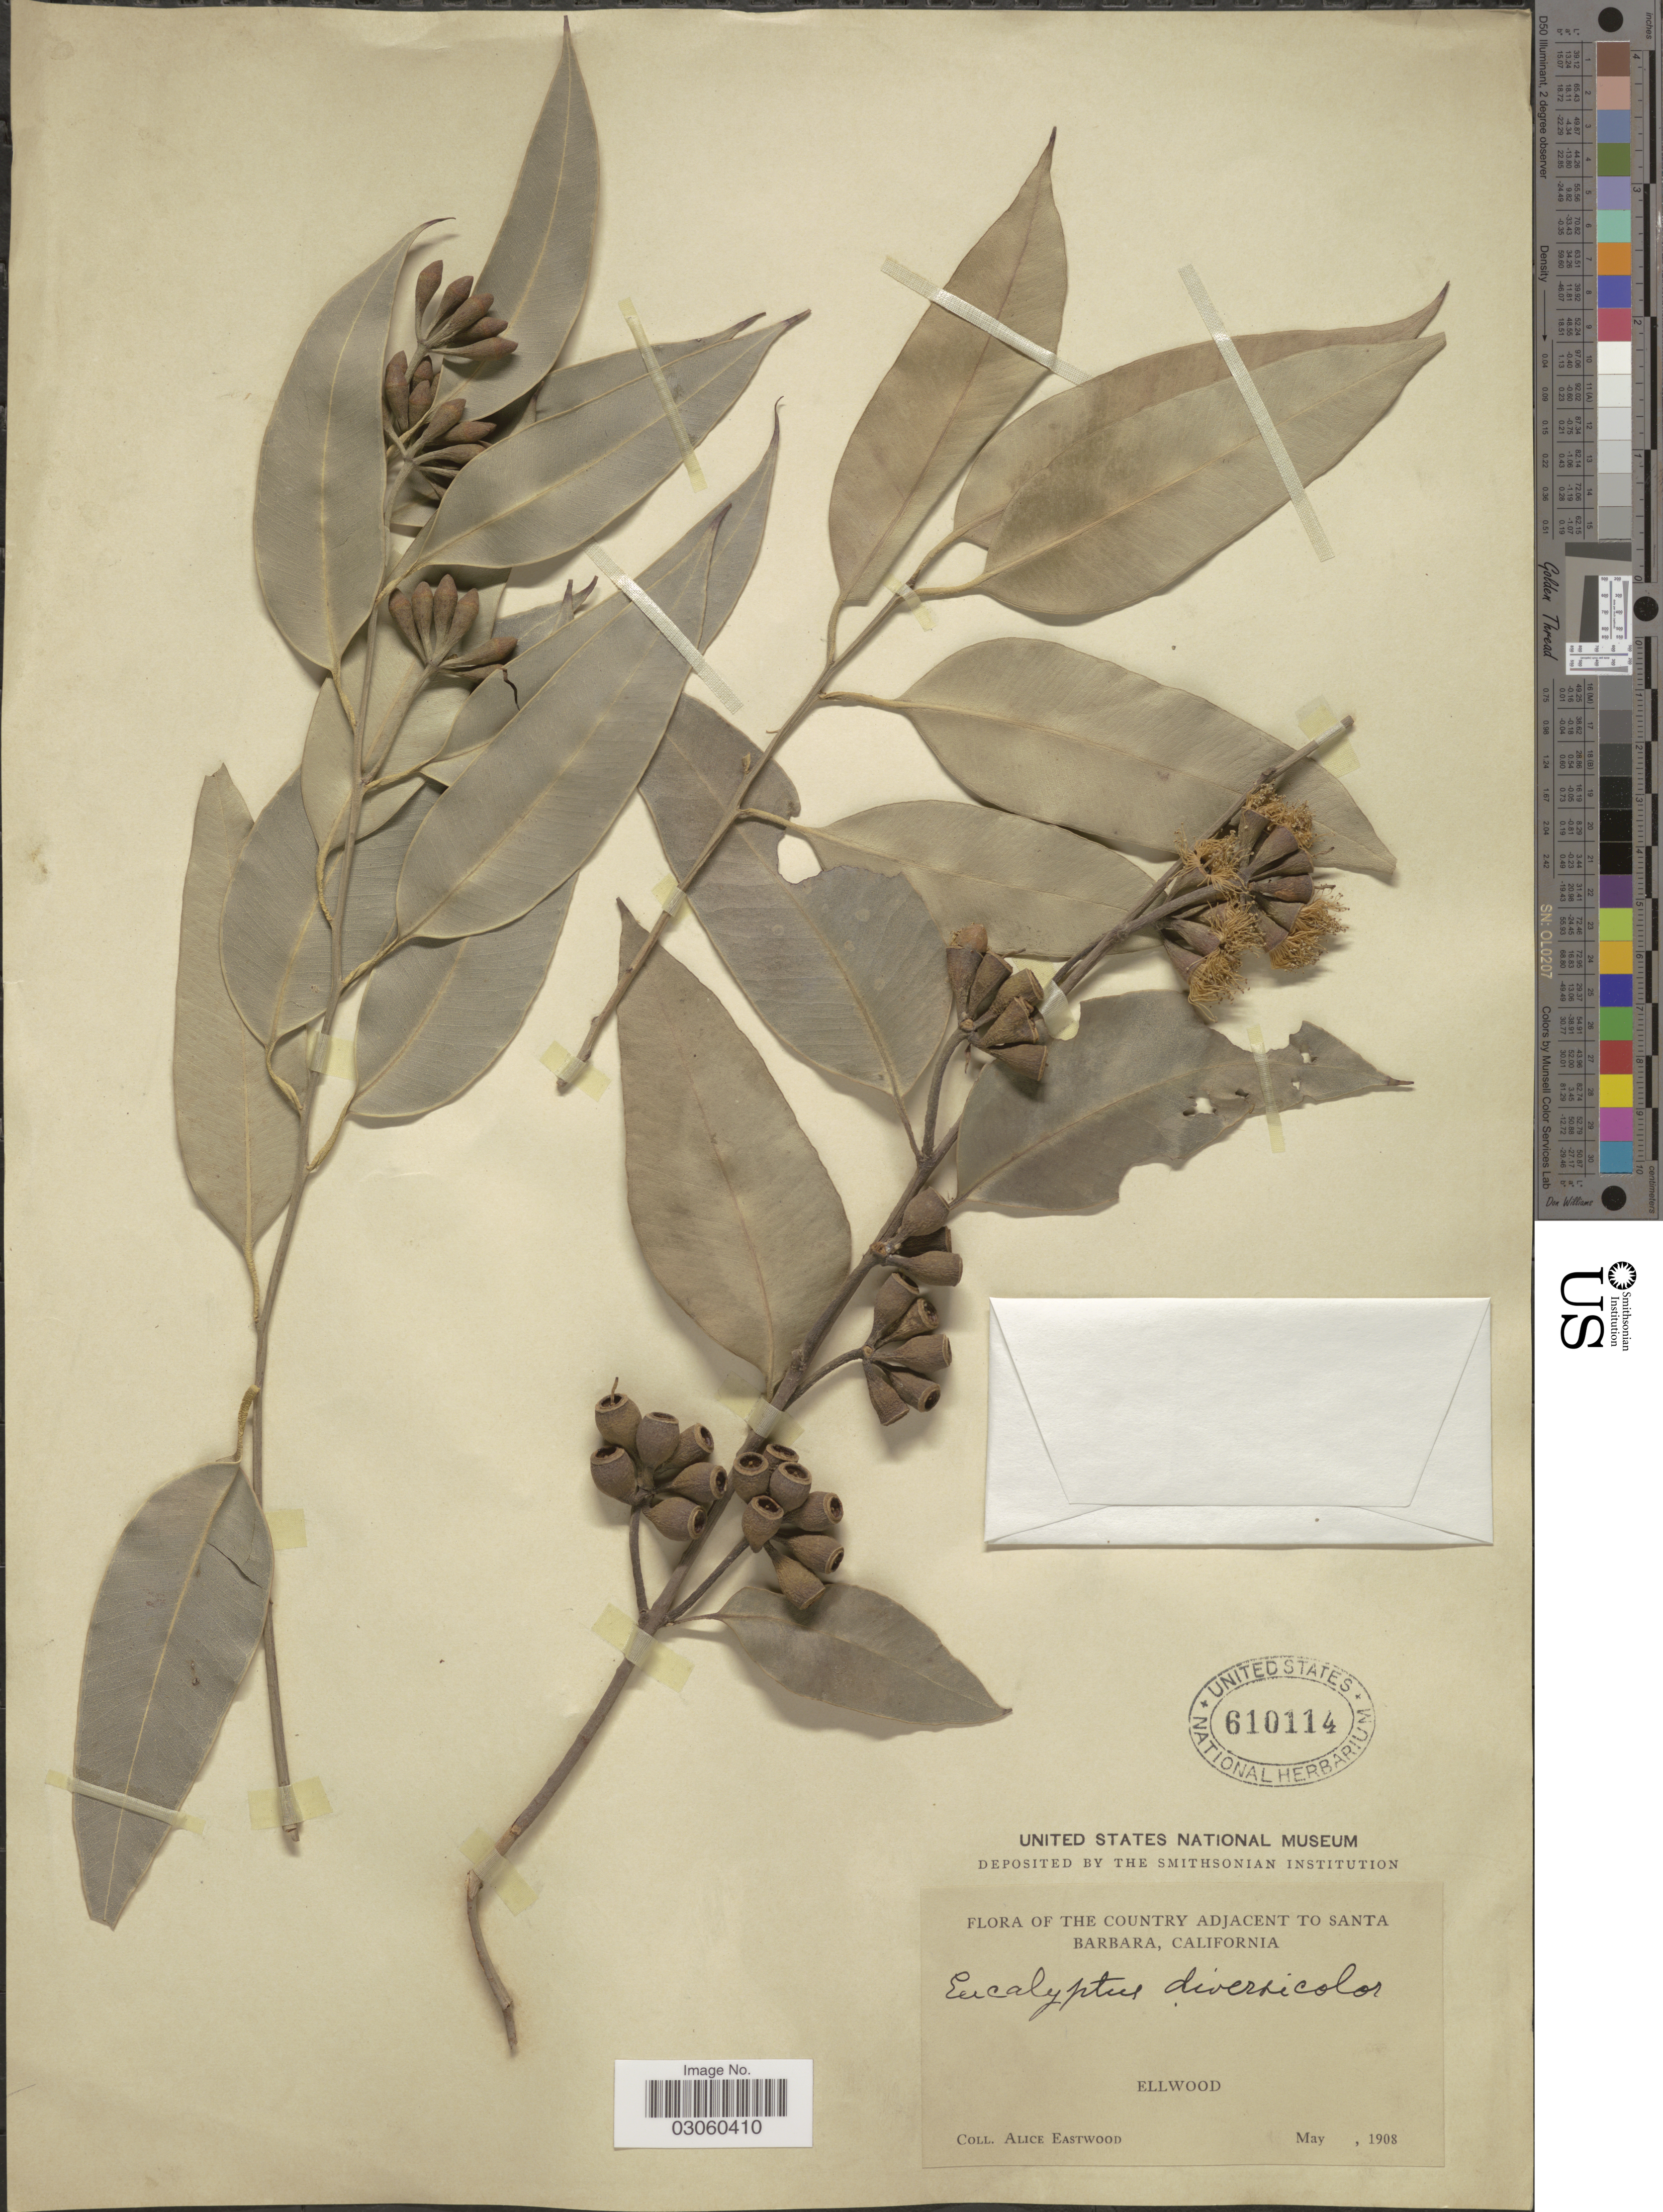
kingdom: Plantae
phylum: Tracheophyta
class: Magnoliopsida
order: Myrtales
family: Myrtaceae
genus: Eucalyptus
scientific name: Eucalyptus diversicolor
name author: F. Muell.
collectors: A. Eastwood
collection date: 1908-05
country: United States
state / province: California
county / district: Santa Barbara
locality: Country adjacent to Santa Barbara. Ellwood.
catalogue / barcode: US 610114